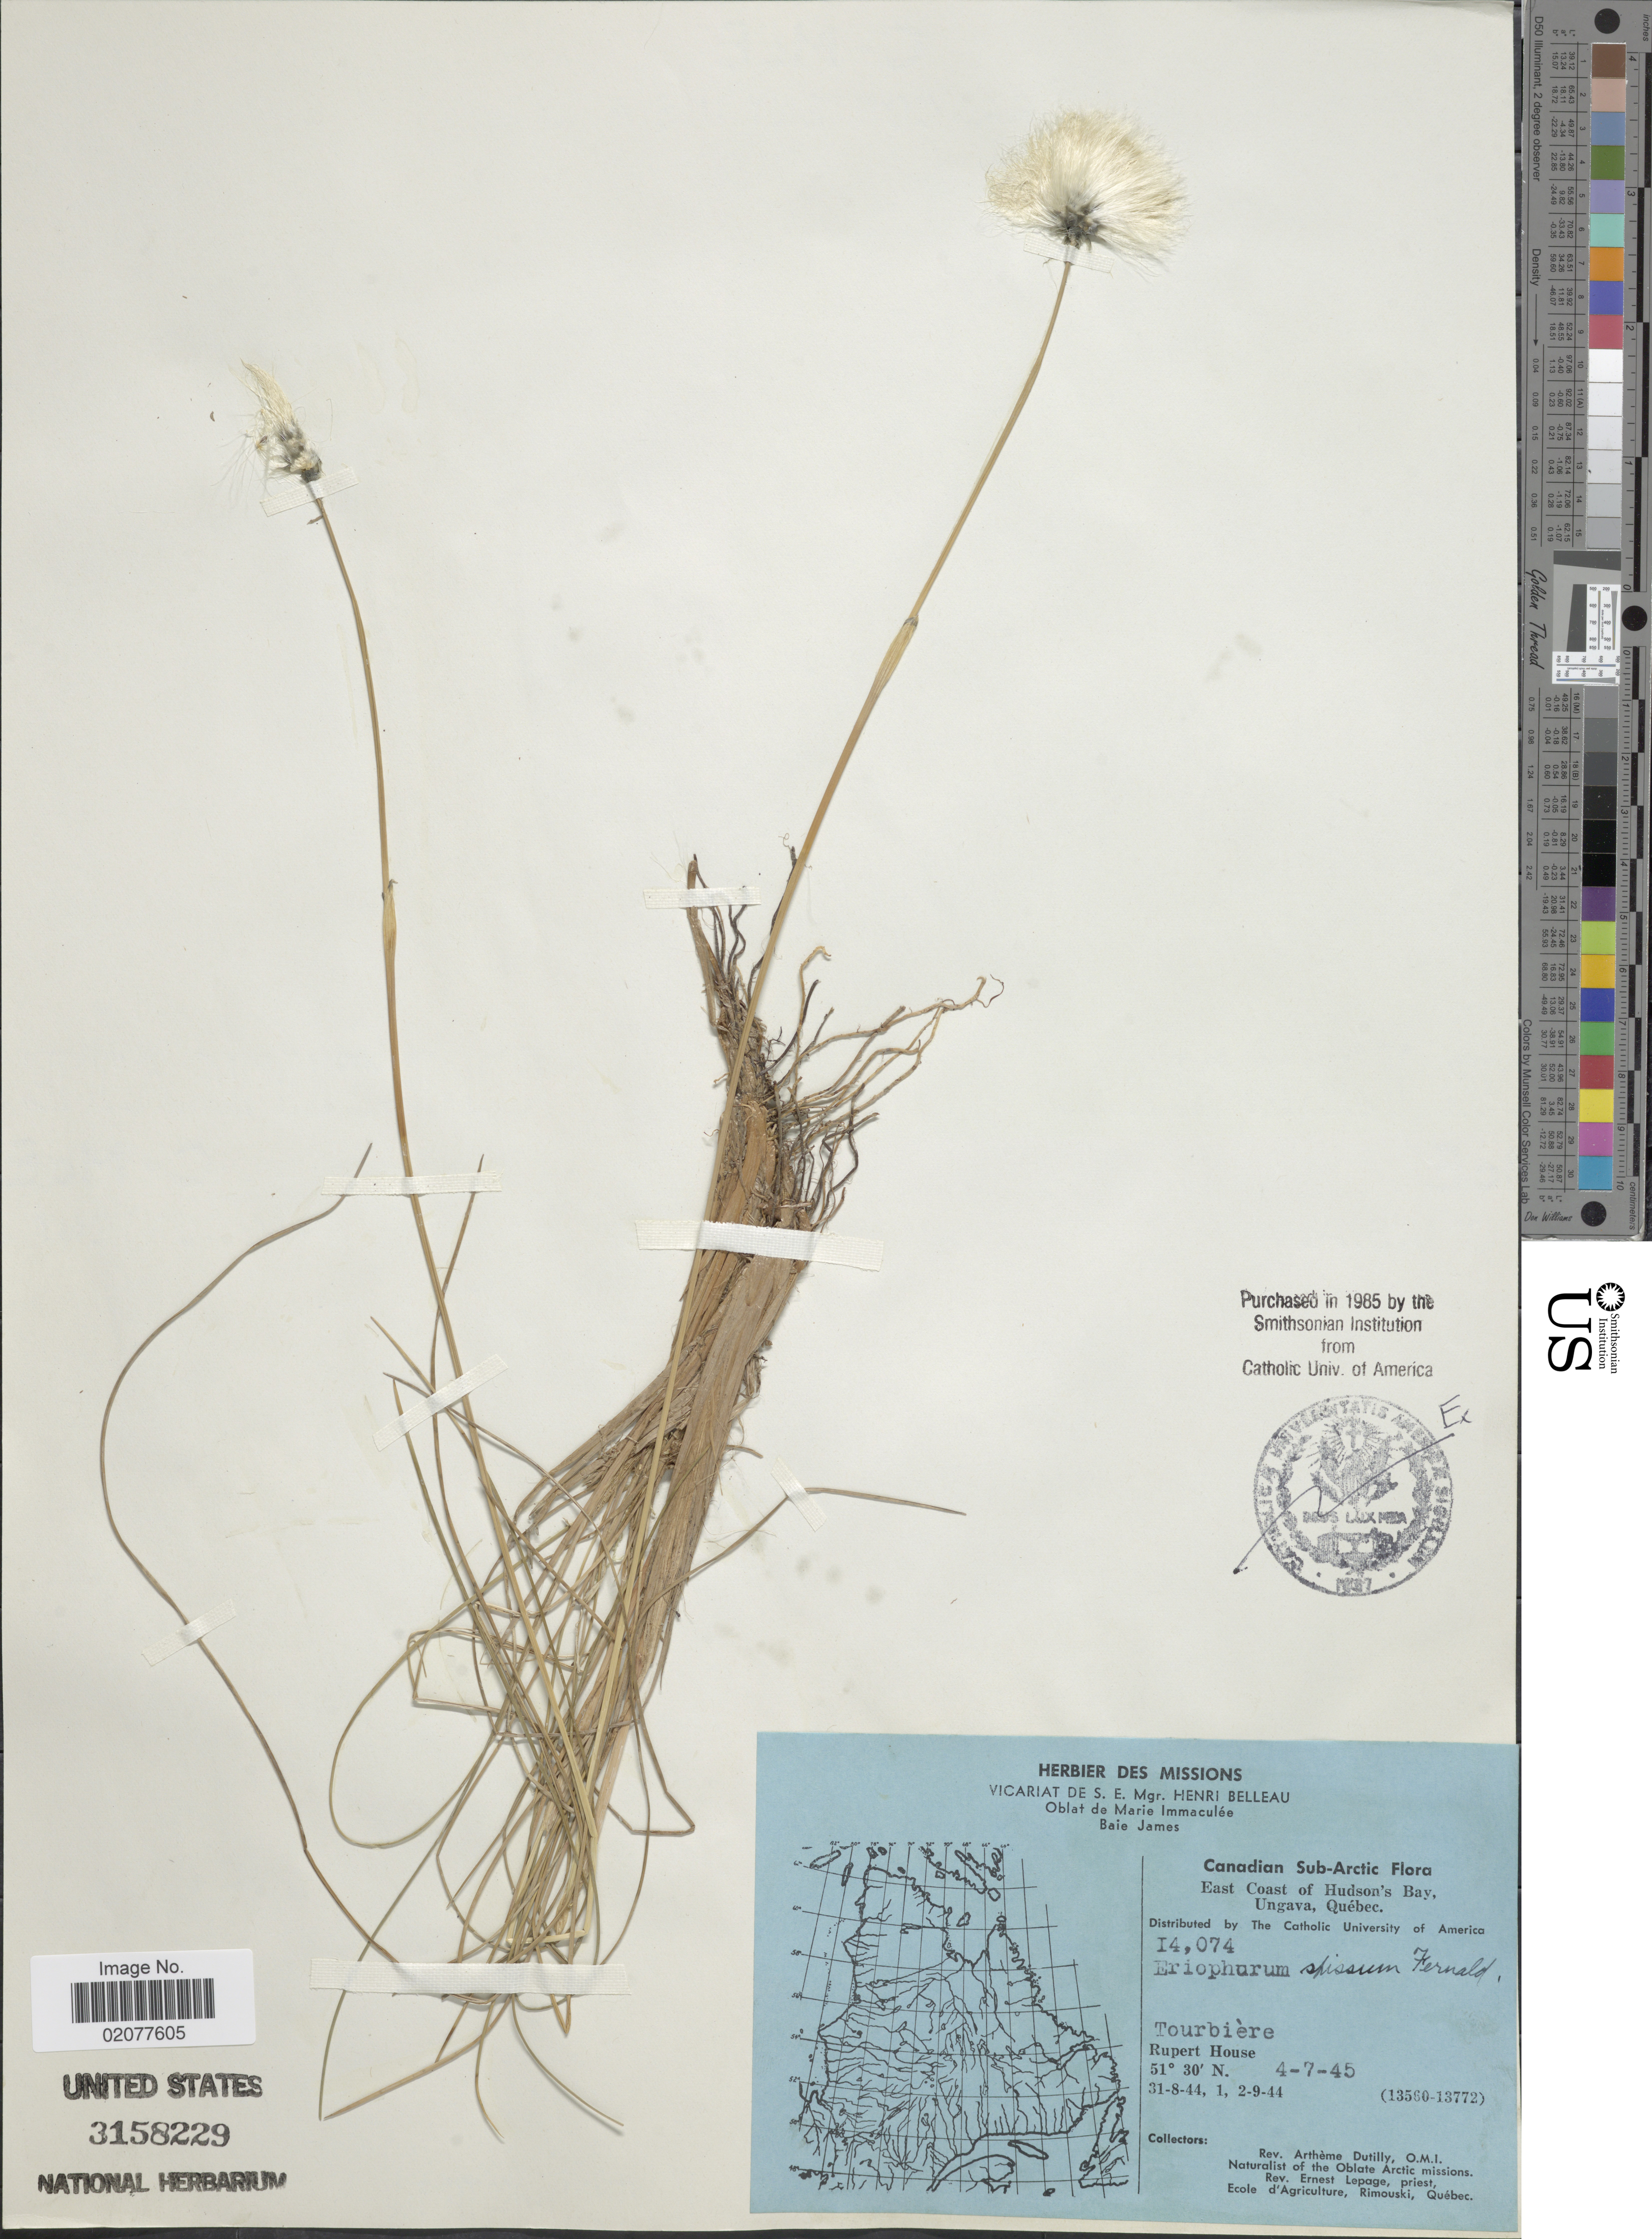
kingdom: Plantae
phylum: Tracheophyta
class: Liliopsida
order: Poales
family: Cyperaceae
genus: Eriophorum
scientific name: Eriophorum spissum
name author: Fernald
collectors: A. Dutilly & E. Lepage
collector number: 14074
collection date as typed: Transcribed d/m/y: 4/7/45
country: Canada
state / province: Quebec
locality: Canadian Sub-Arctic, East Coas of Hudson's Bay. Ungava, Quebec. Tourbiere, Rupert House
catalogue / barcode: US 3158229